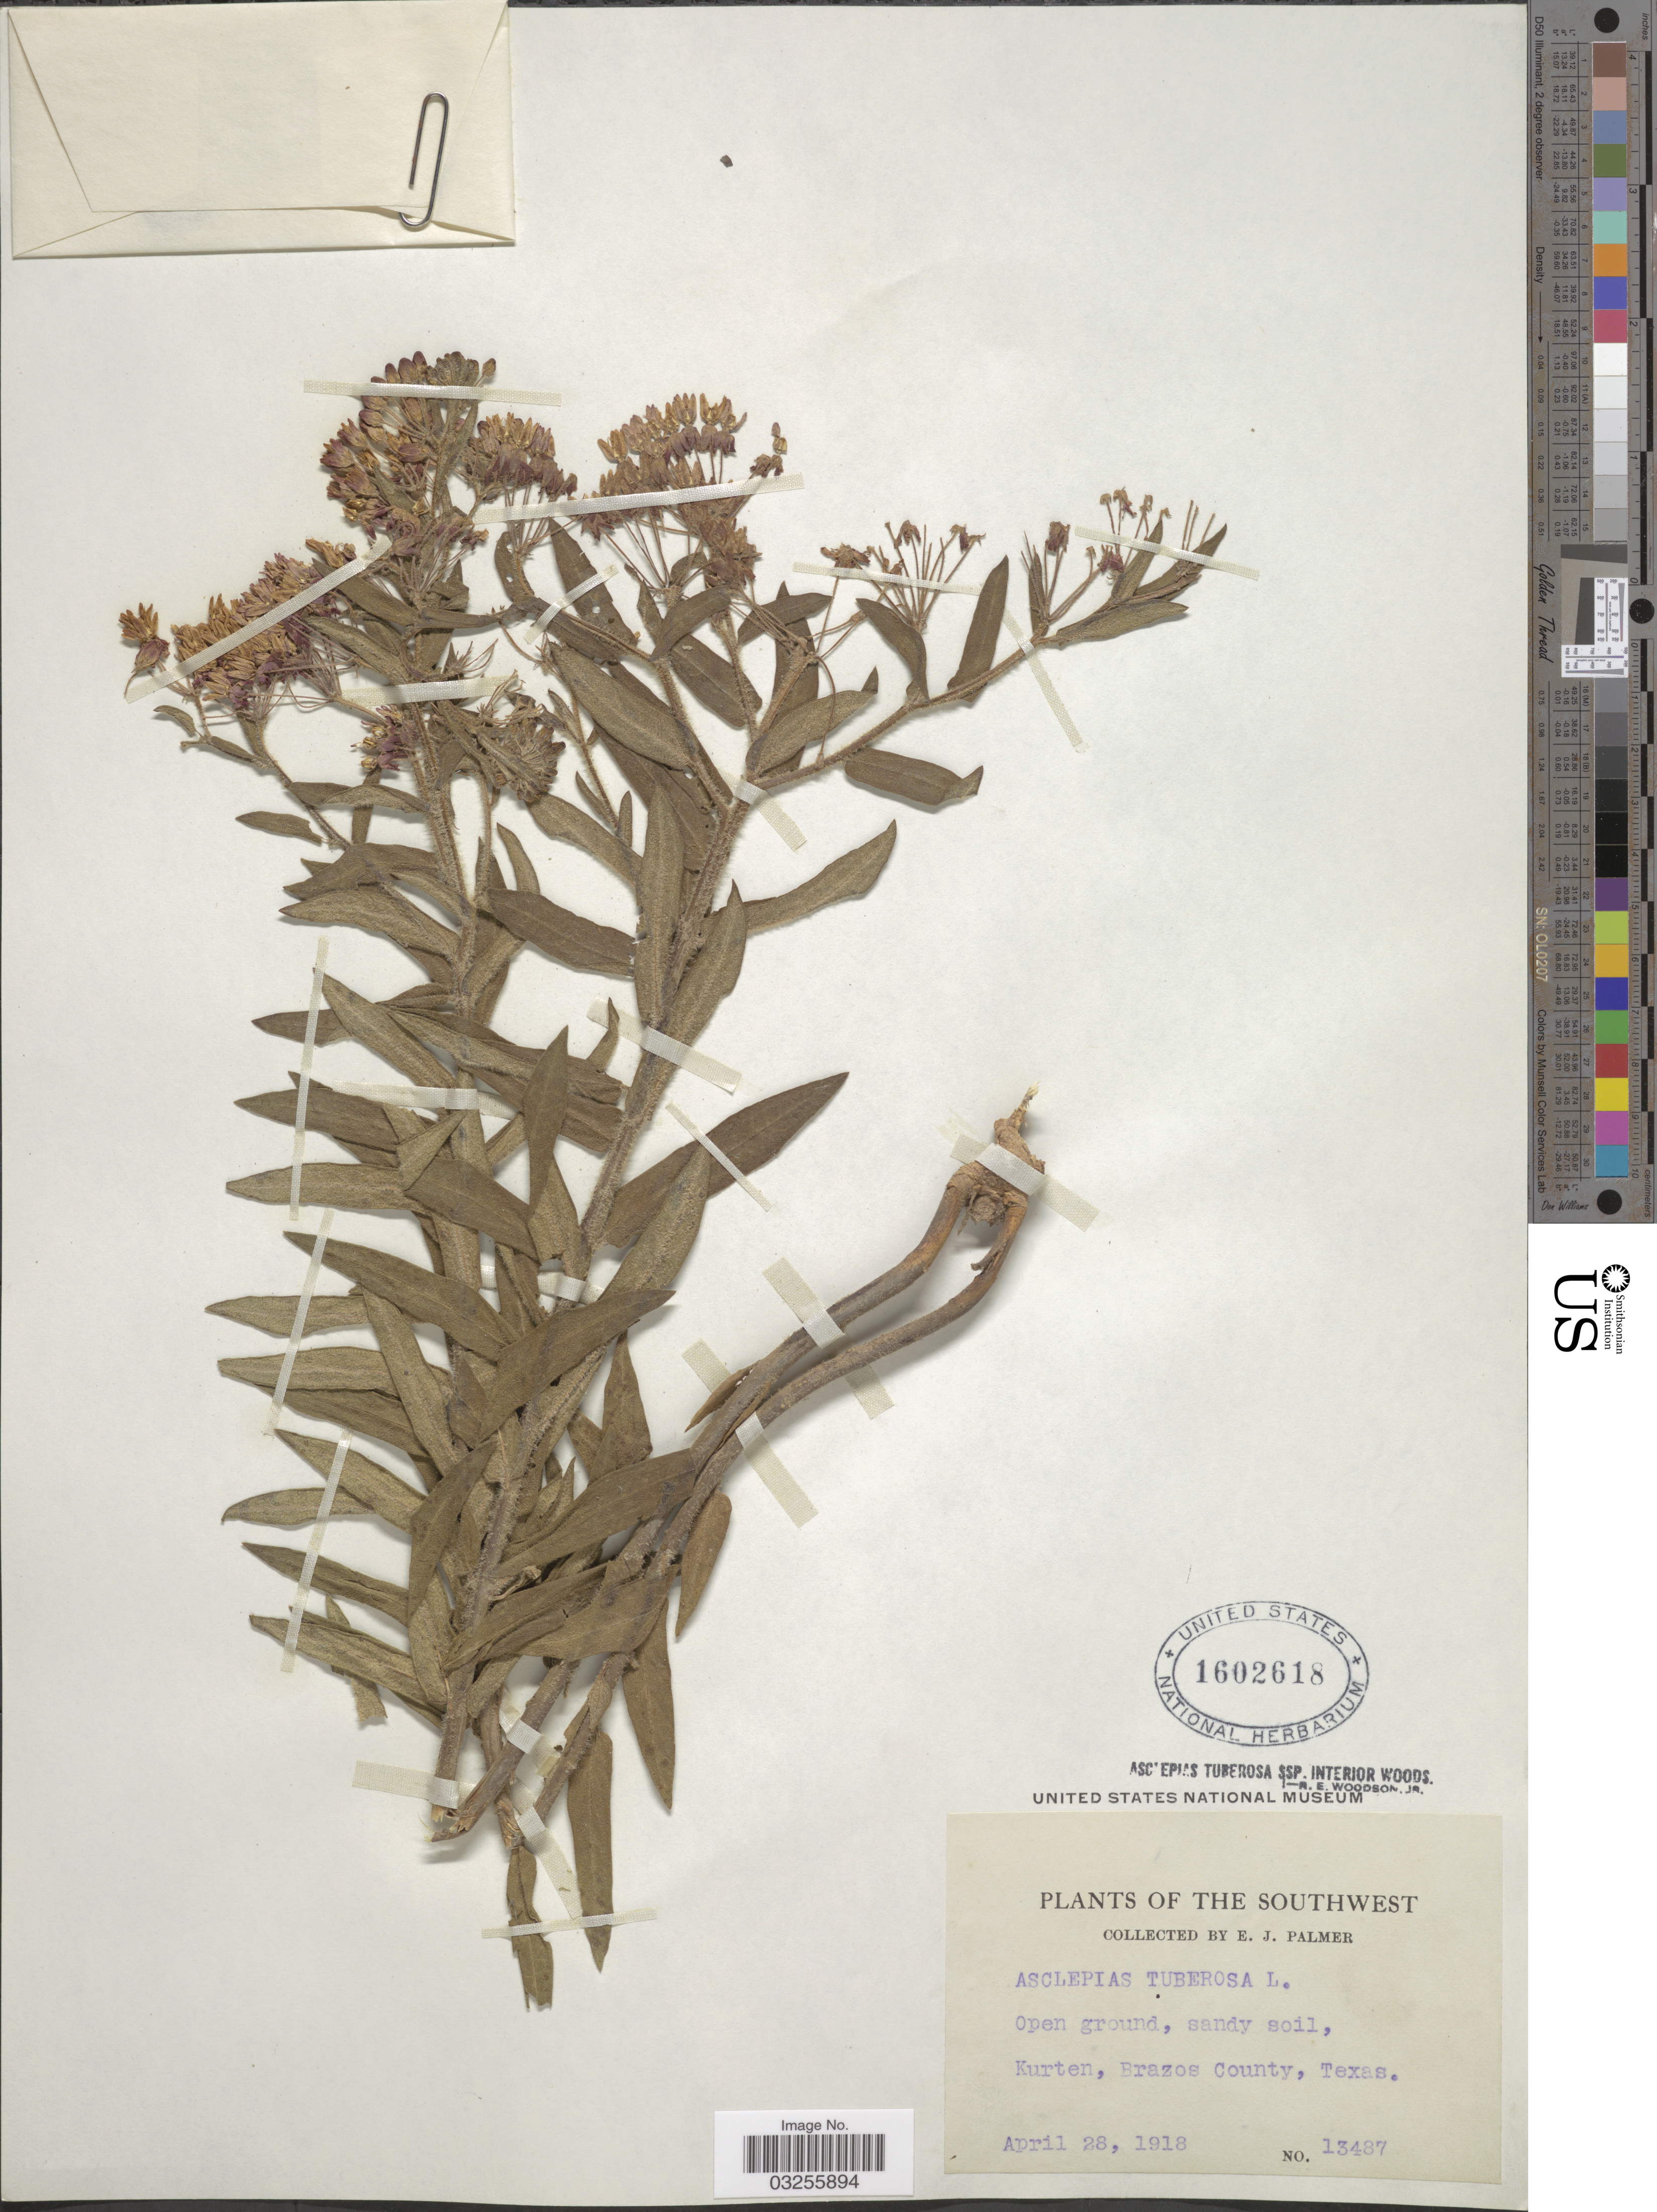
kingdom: Plantae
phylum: Tracheophyta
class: Magnoliopsida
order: Gentianales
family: Apocynaceae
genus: Asclepias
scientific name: Asclepias tuberosa subsp. interior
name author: Woodson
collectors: E. J. Palmer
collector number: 13487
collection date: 1918-04-28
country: United States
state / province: Texas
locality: The Southwest. Kurten, Brazos County.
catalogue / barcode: US 1602618